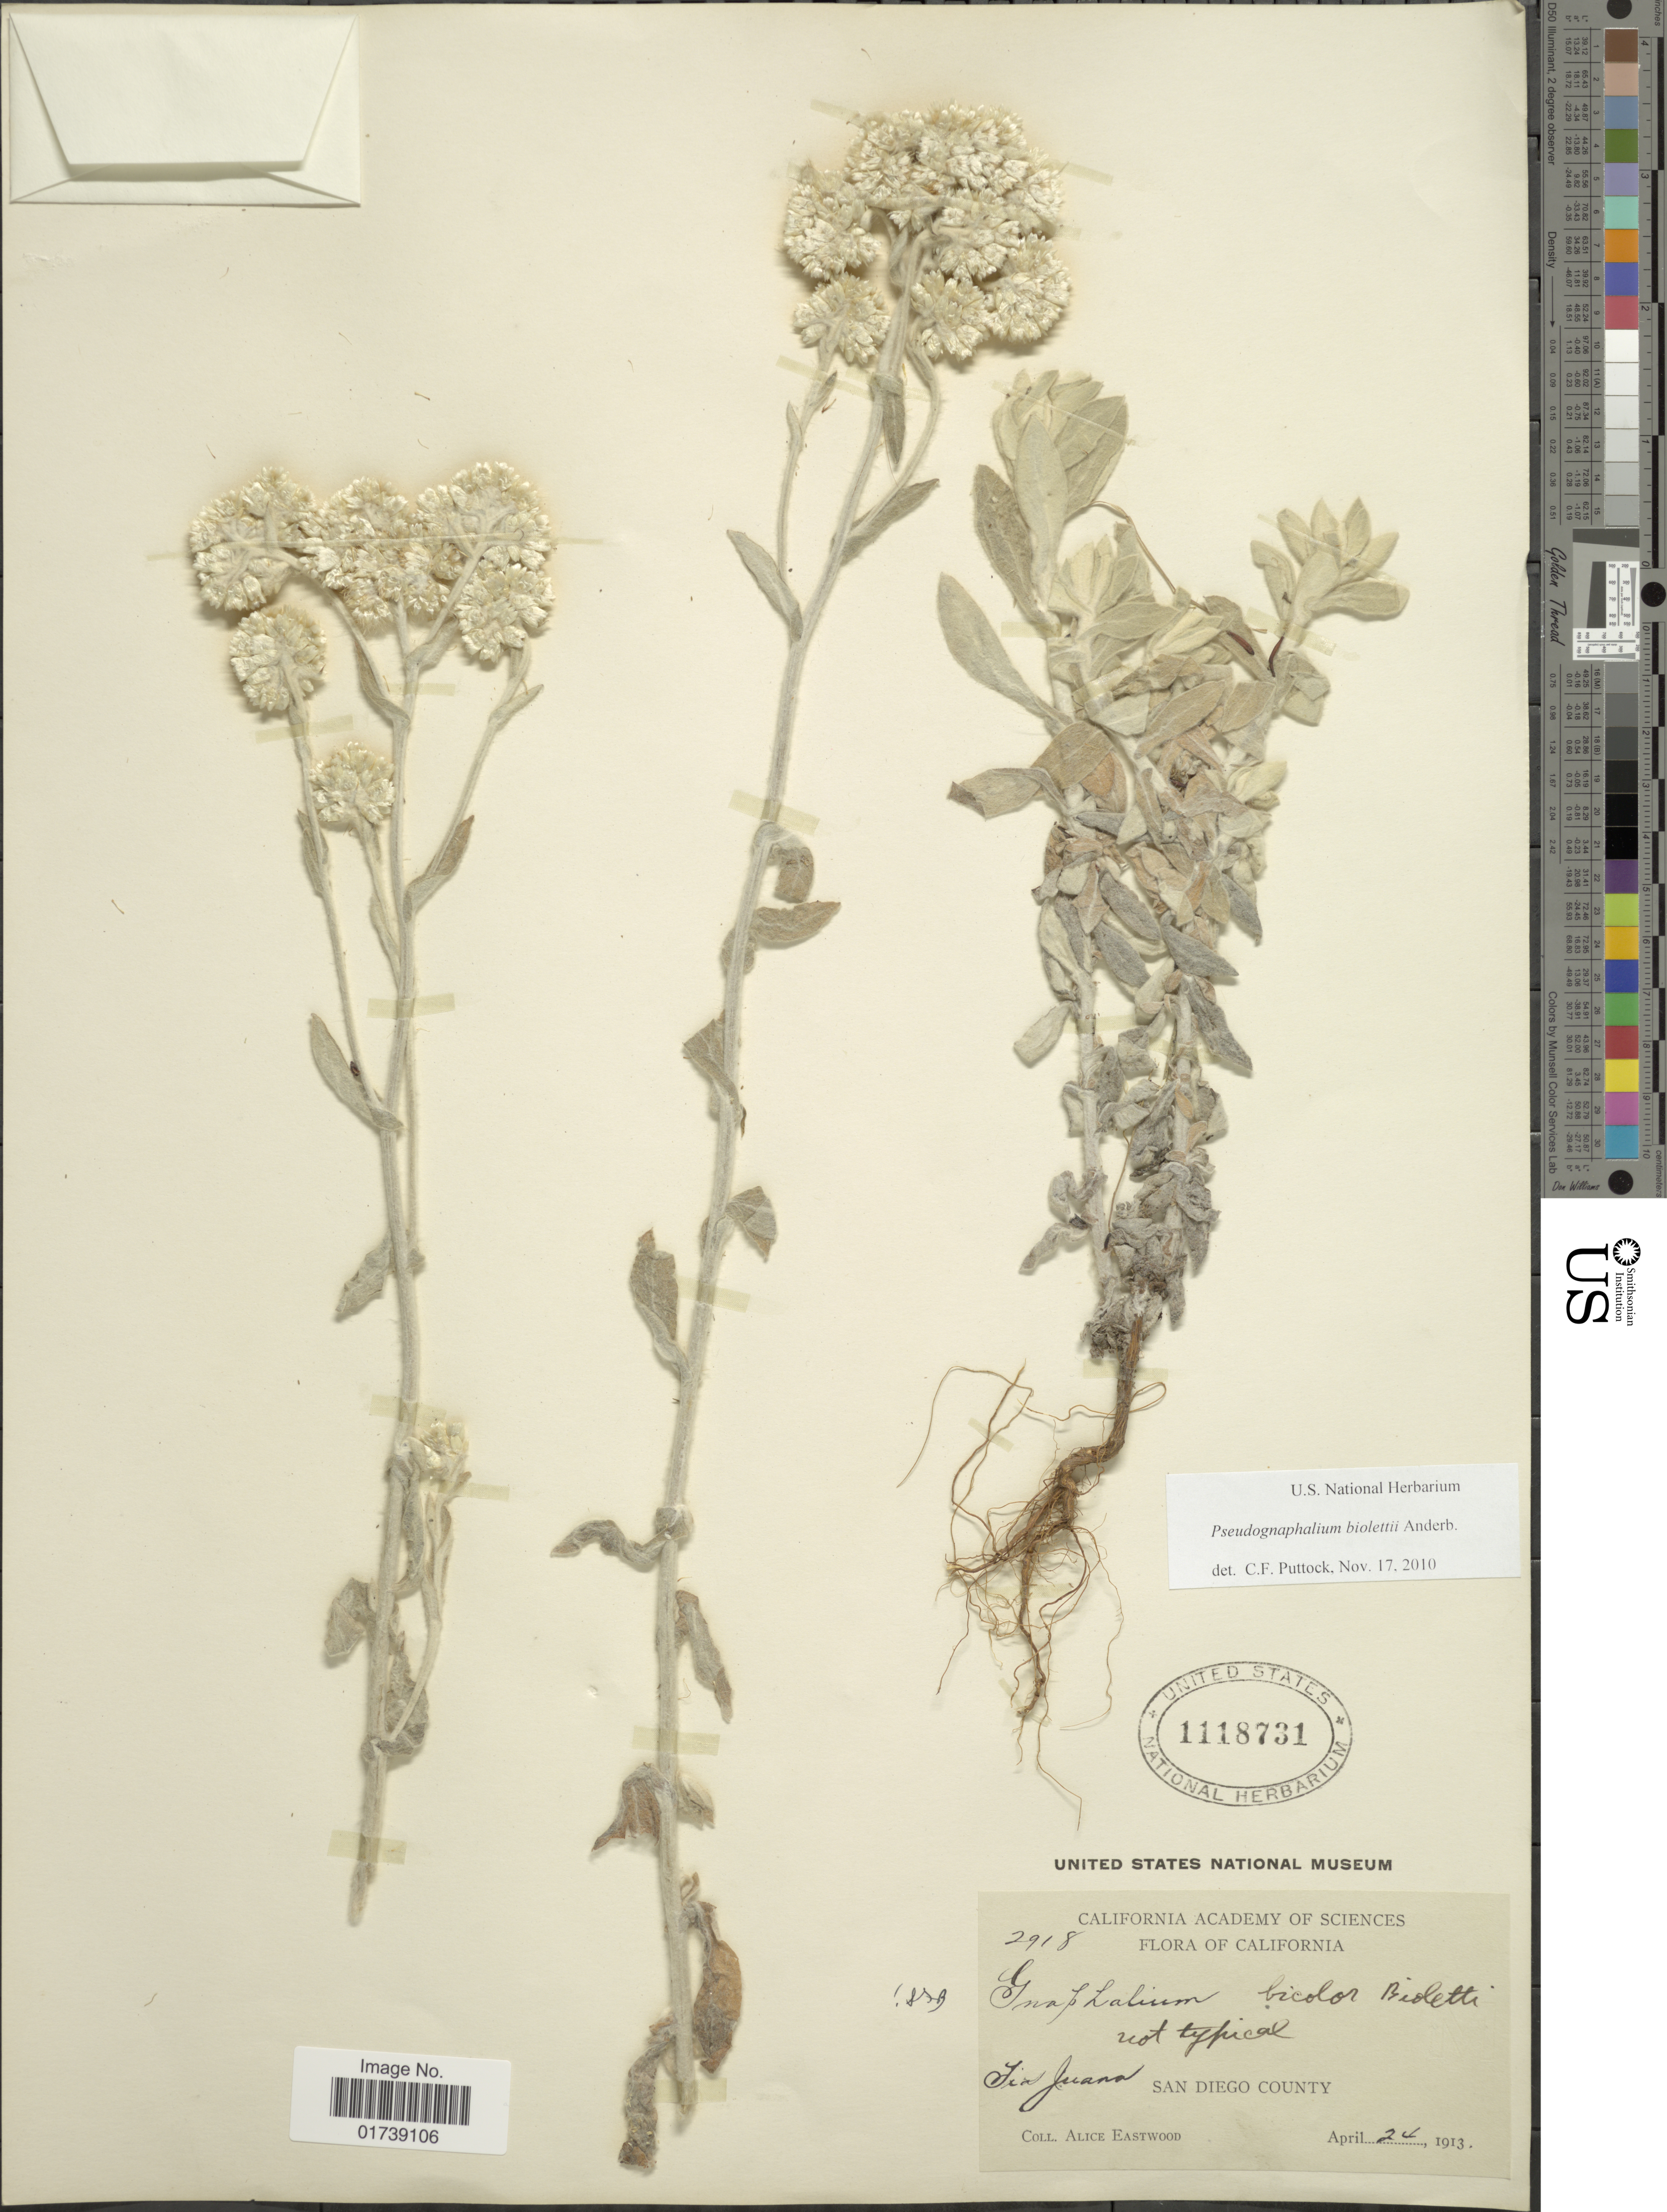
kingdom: Plantae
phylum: Tracheophyta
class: Magnoliopsida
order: Asterales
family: Asteraceae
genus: Pseudognaphalium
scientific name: Pseudognaphalium biolettii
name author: Anderb.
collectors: A. Eastwood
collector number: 2918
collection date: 1913-04-24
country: United States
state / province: California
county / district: San Diego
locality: Tia Juana, San Diego County.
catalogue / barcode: US 1118731